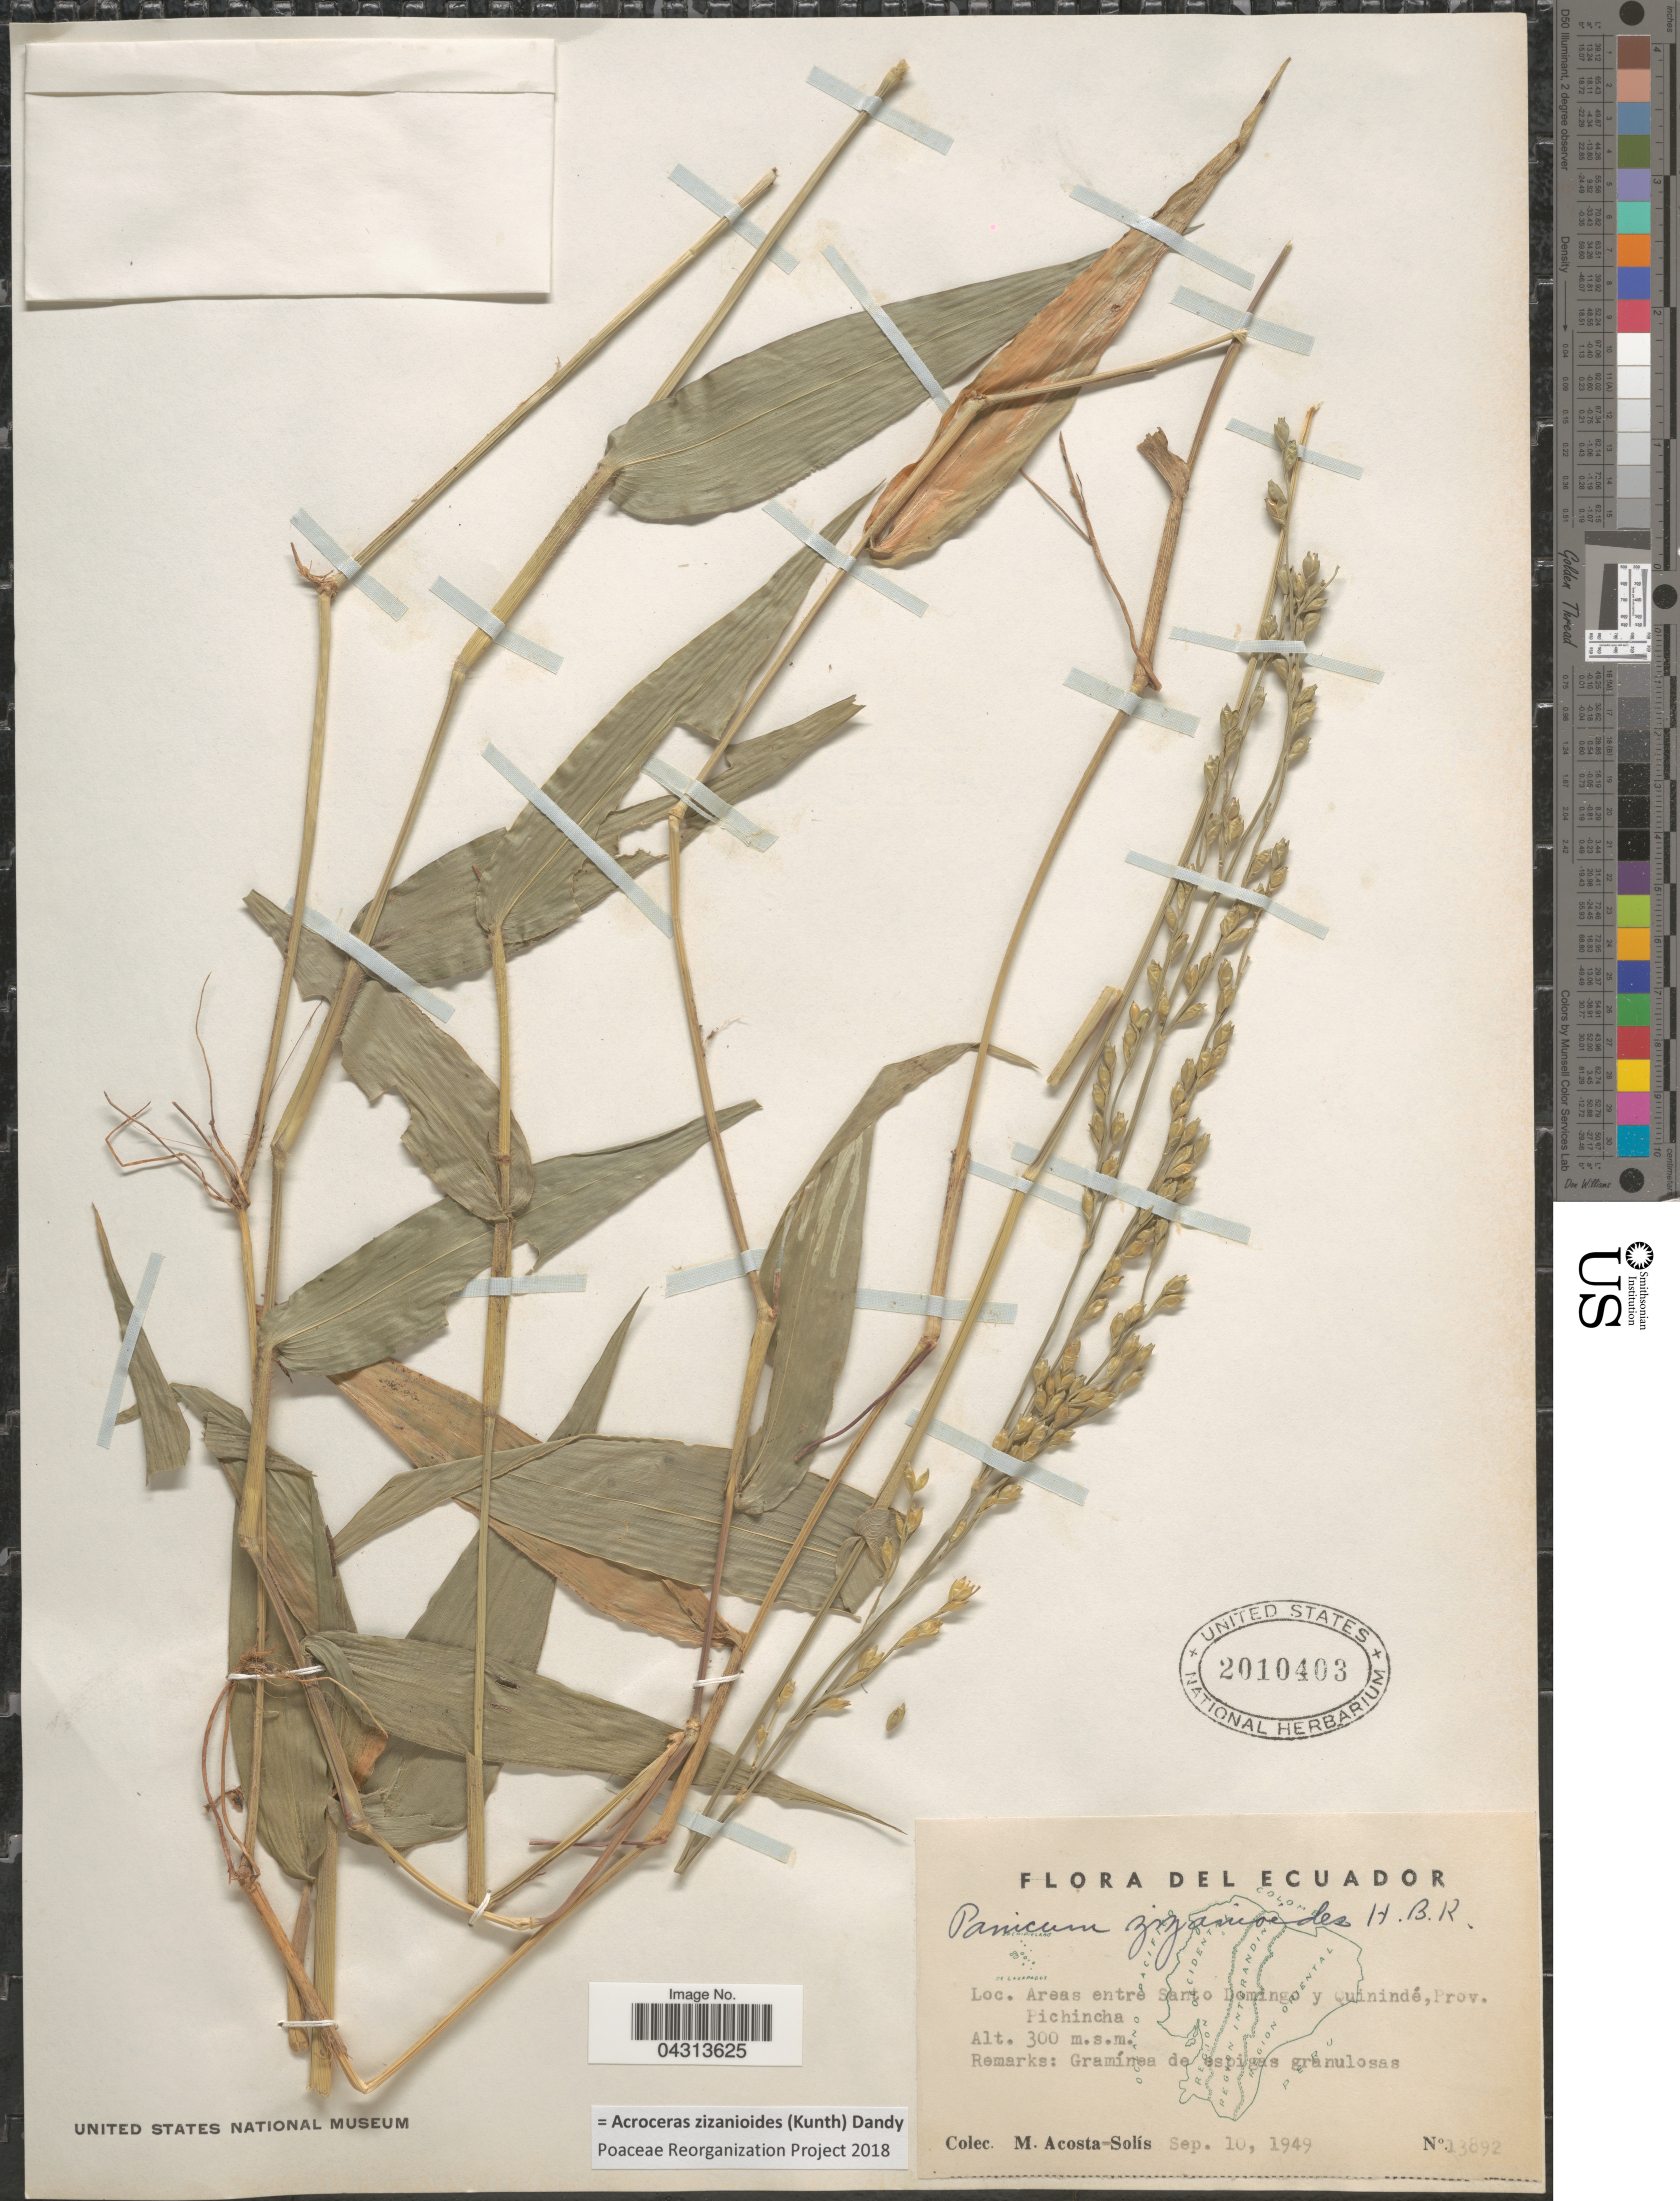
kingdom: Plantae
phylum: Tracheophyta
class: Liliopsida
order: Poales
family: Poaceae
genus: Acroceras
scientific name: Acroceras zizanioides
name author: (Kunth) Dandy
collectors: M. Acosta Solis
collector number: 13892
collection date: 1949-09-10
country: Ecuador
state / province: Pichincha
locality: Areas entre Santo Domingo y Quinindé.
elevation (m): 300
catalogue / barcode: US 2010403